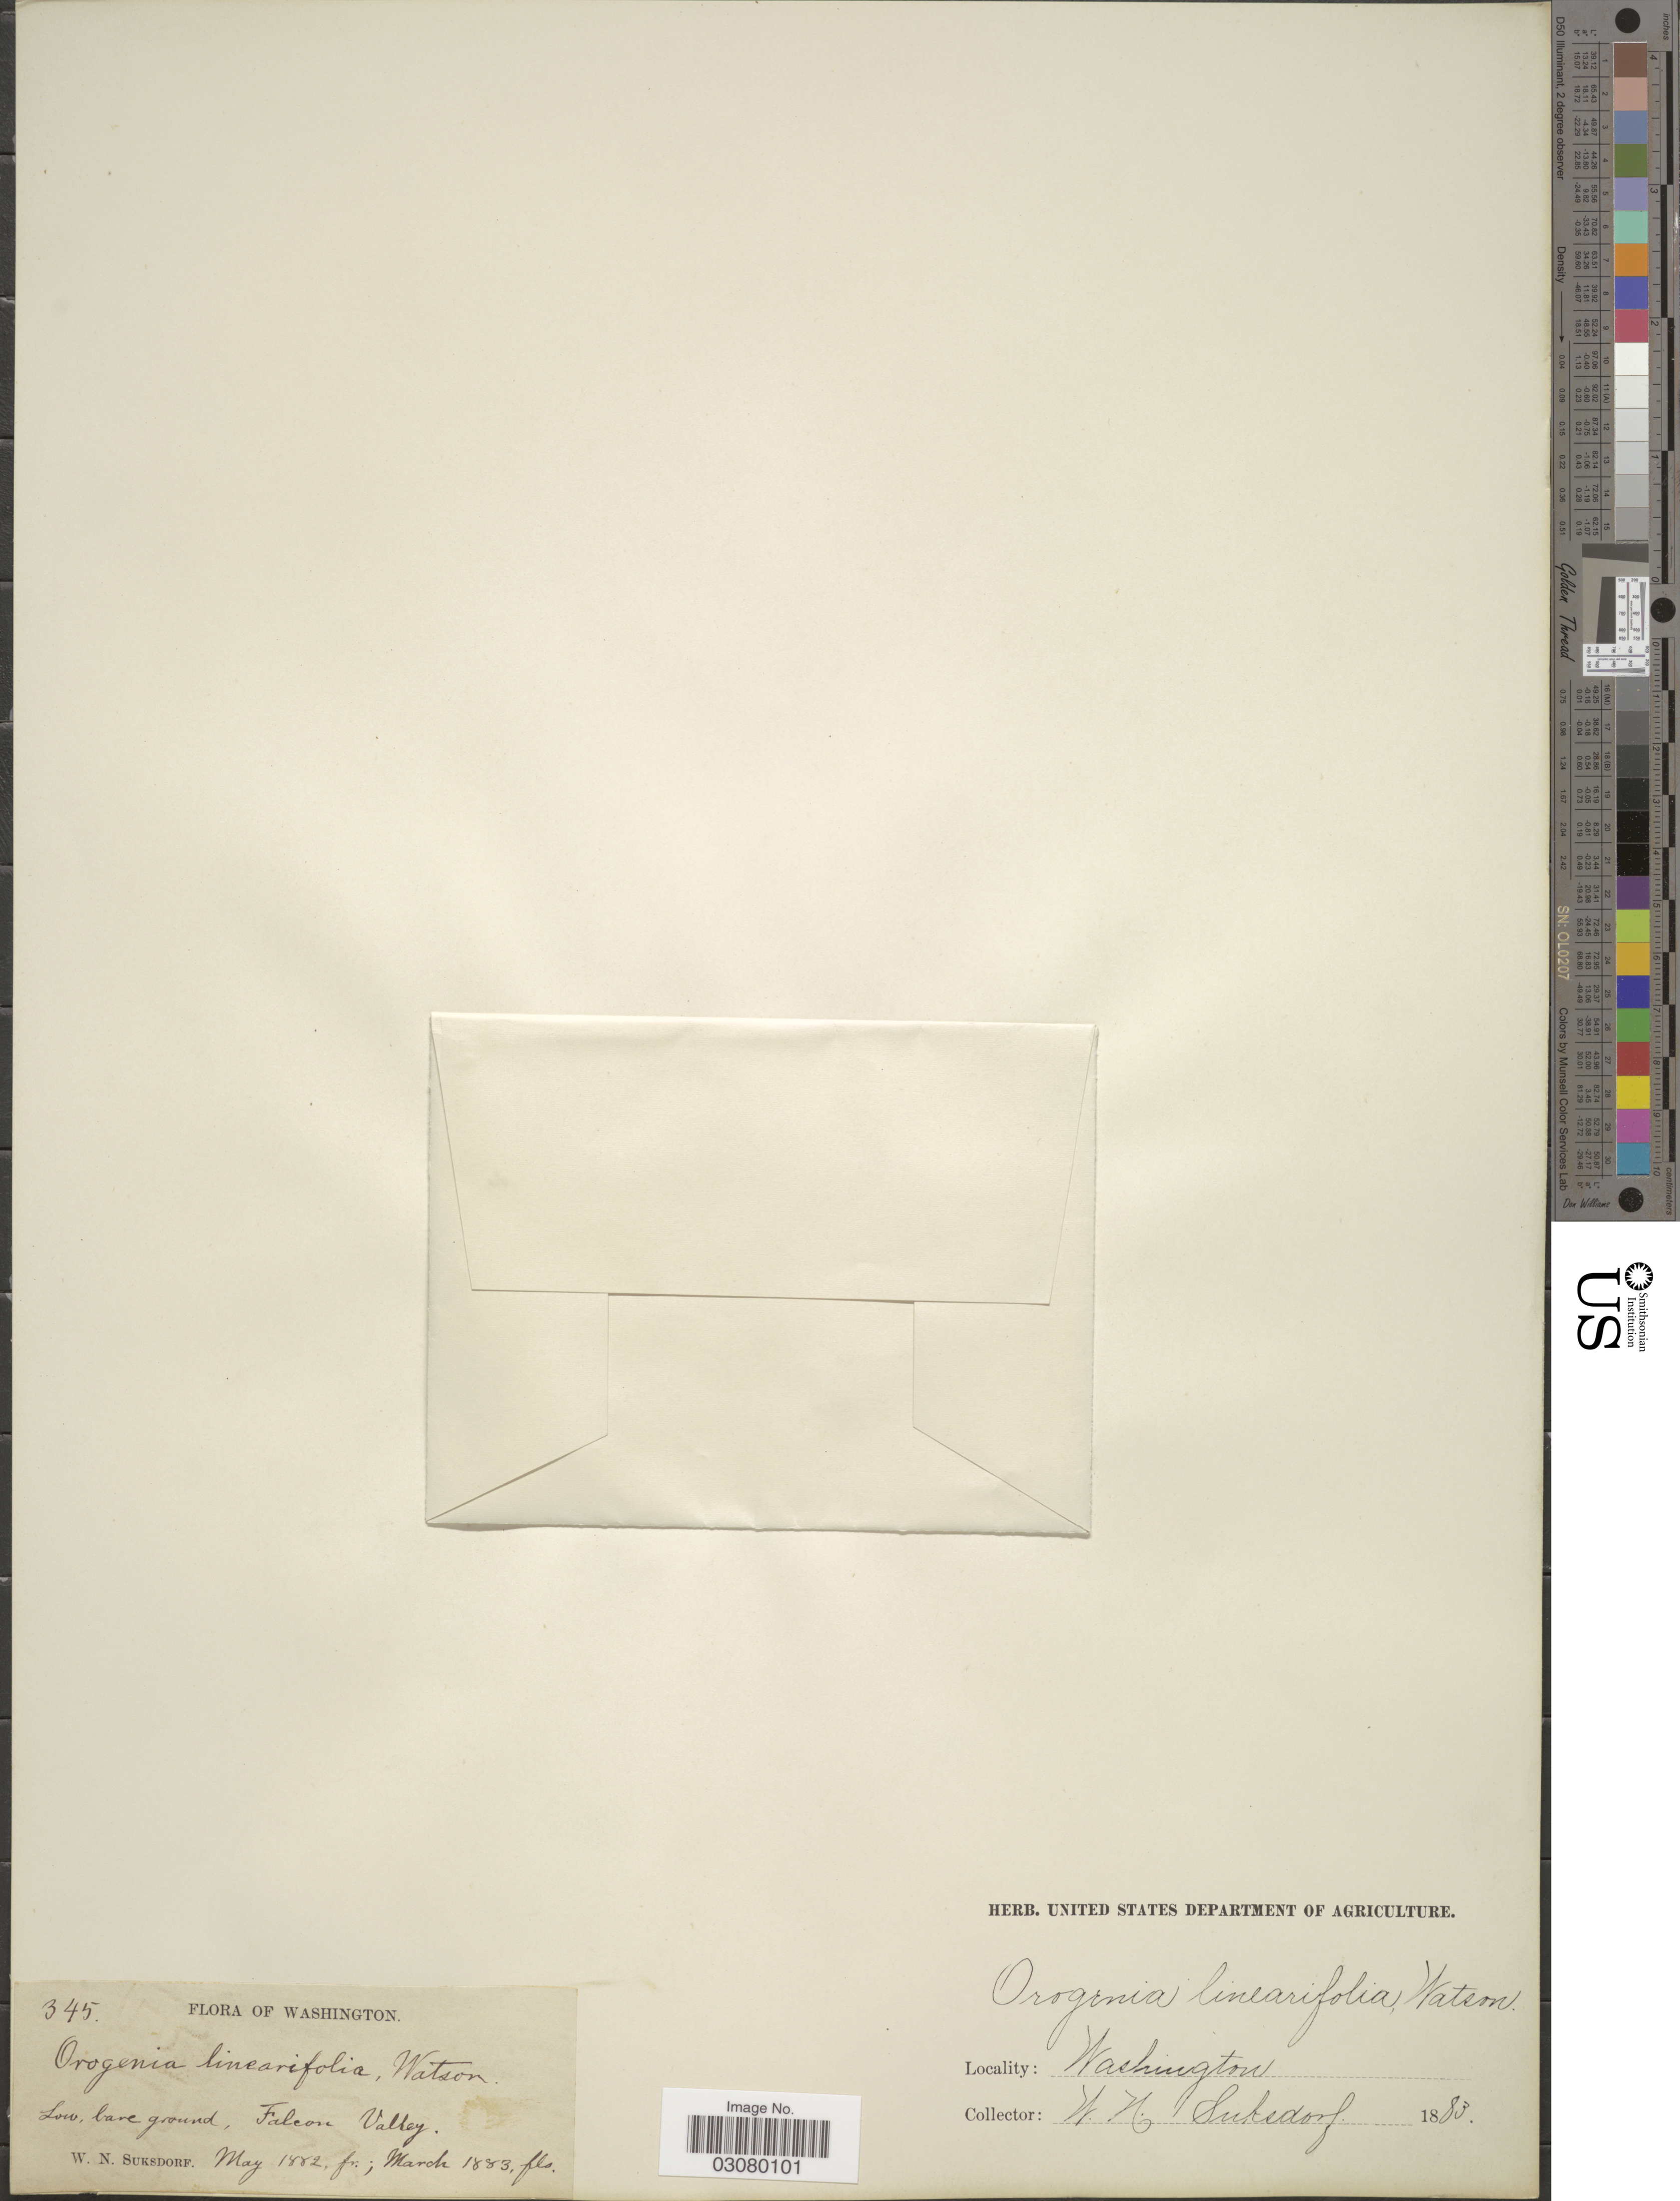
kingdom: Plantae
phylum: Tracheophyta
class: Magnoliopsida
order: Apiales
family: Apiaceae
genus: Orogenia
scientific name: Orogenia linearifolia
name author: S. Watson in C. King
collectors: W. N. Suksdorf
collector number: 345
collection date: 1882-05/1883-03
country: United States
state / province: Washington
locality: Falcon Valley.